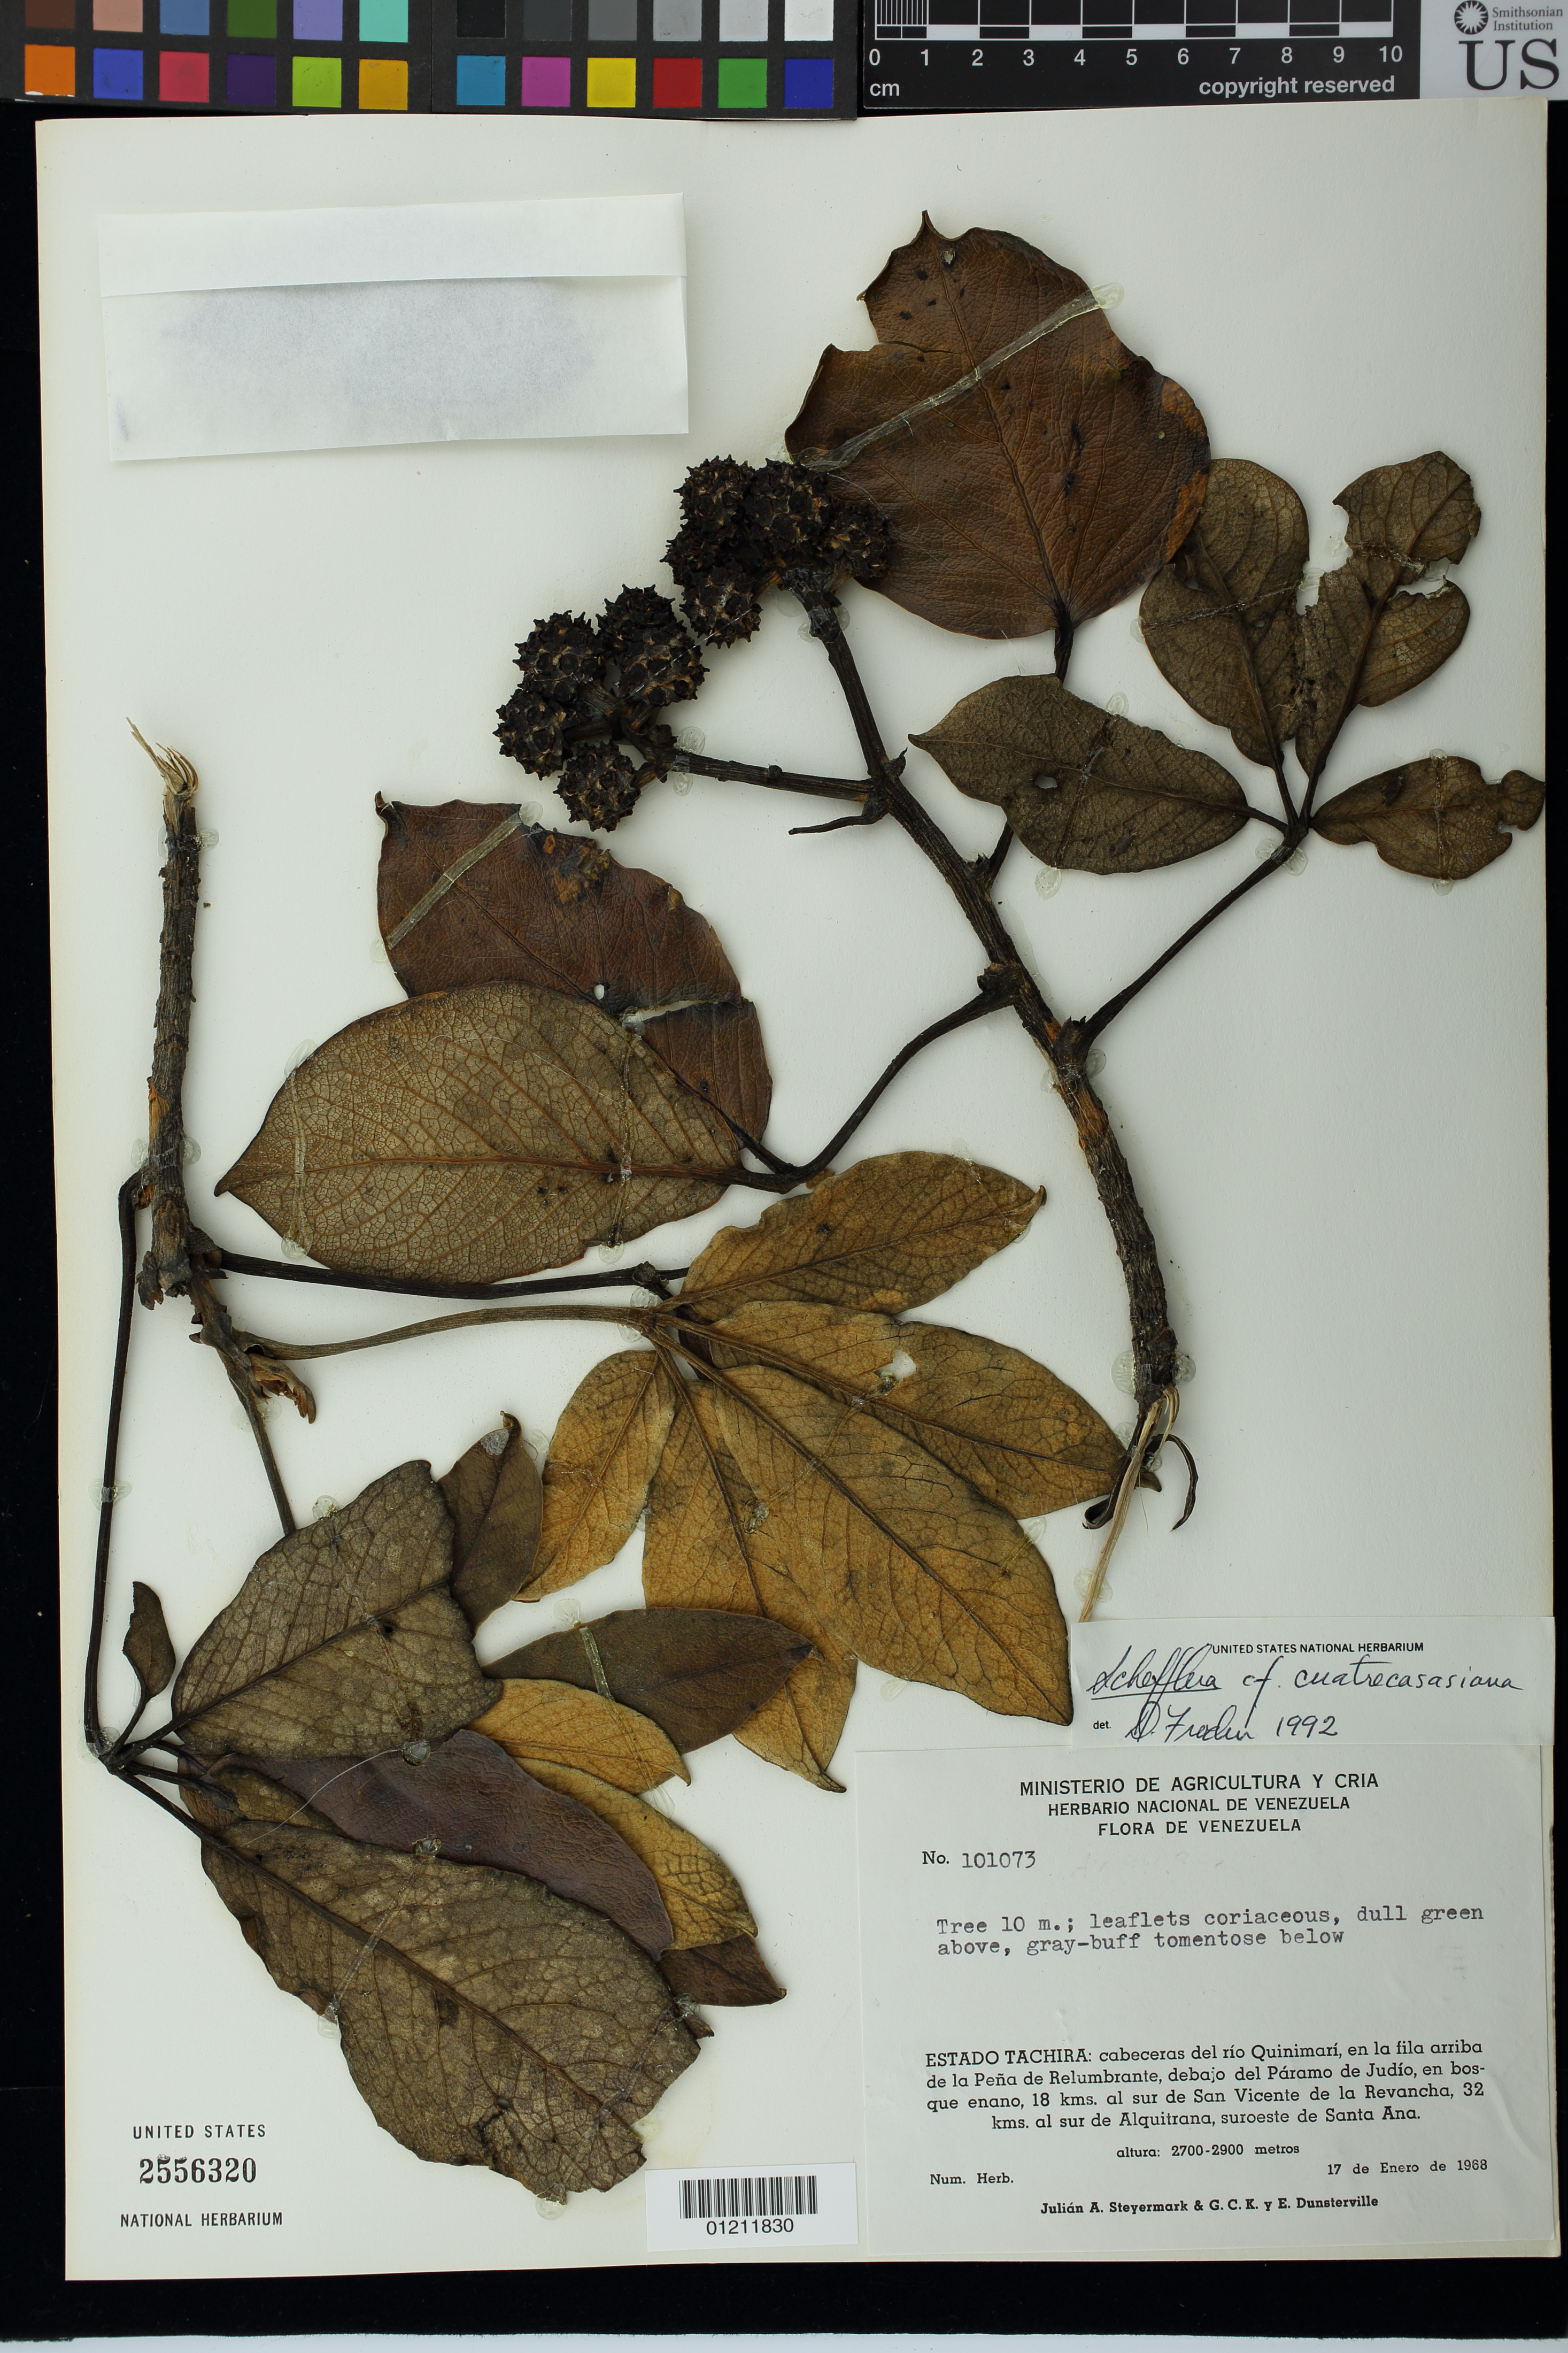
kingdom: Plantae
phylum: Tracheophyta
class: Magnoliopsida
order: Apiales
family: Araliaceae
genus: Schefflera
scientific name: Schefflera cuatrecasasiana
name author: Steyerm.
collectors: J. Steyermark, G. C. K. Dunsterville & E. Dunsterville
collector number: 101073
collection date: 1968-01-17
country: Venezuela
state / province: Táchira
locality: cabeceras del río Quinimarí, en la fila arriba de la Pe±a de Relumbrante, debajo del Páramo de Judío, en bosque enano, 18 kms. Al sur de San Vicente de la Revancha, 32 kms. Al sur de Alquitrana, suroeste de Santa Ana.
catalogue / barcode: US 2556320